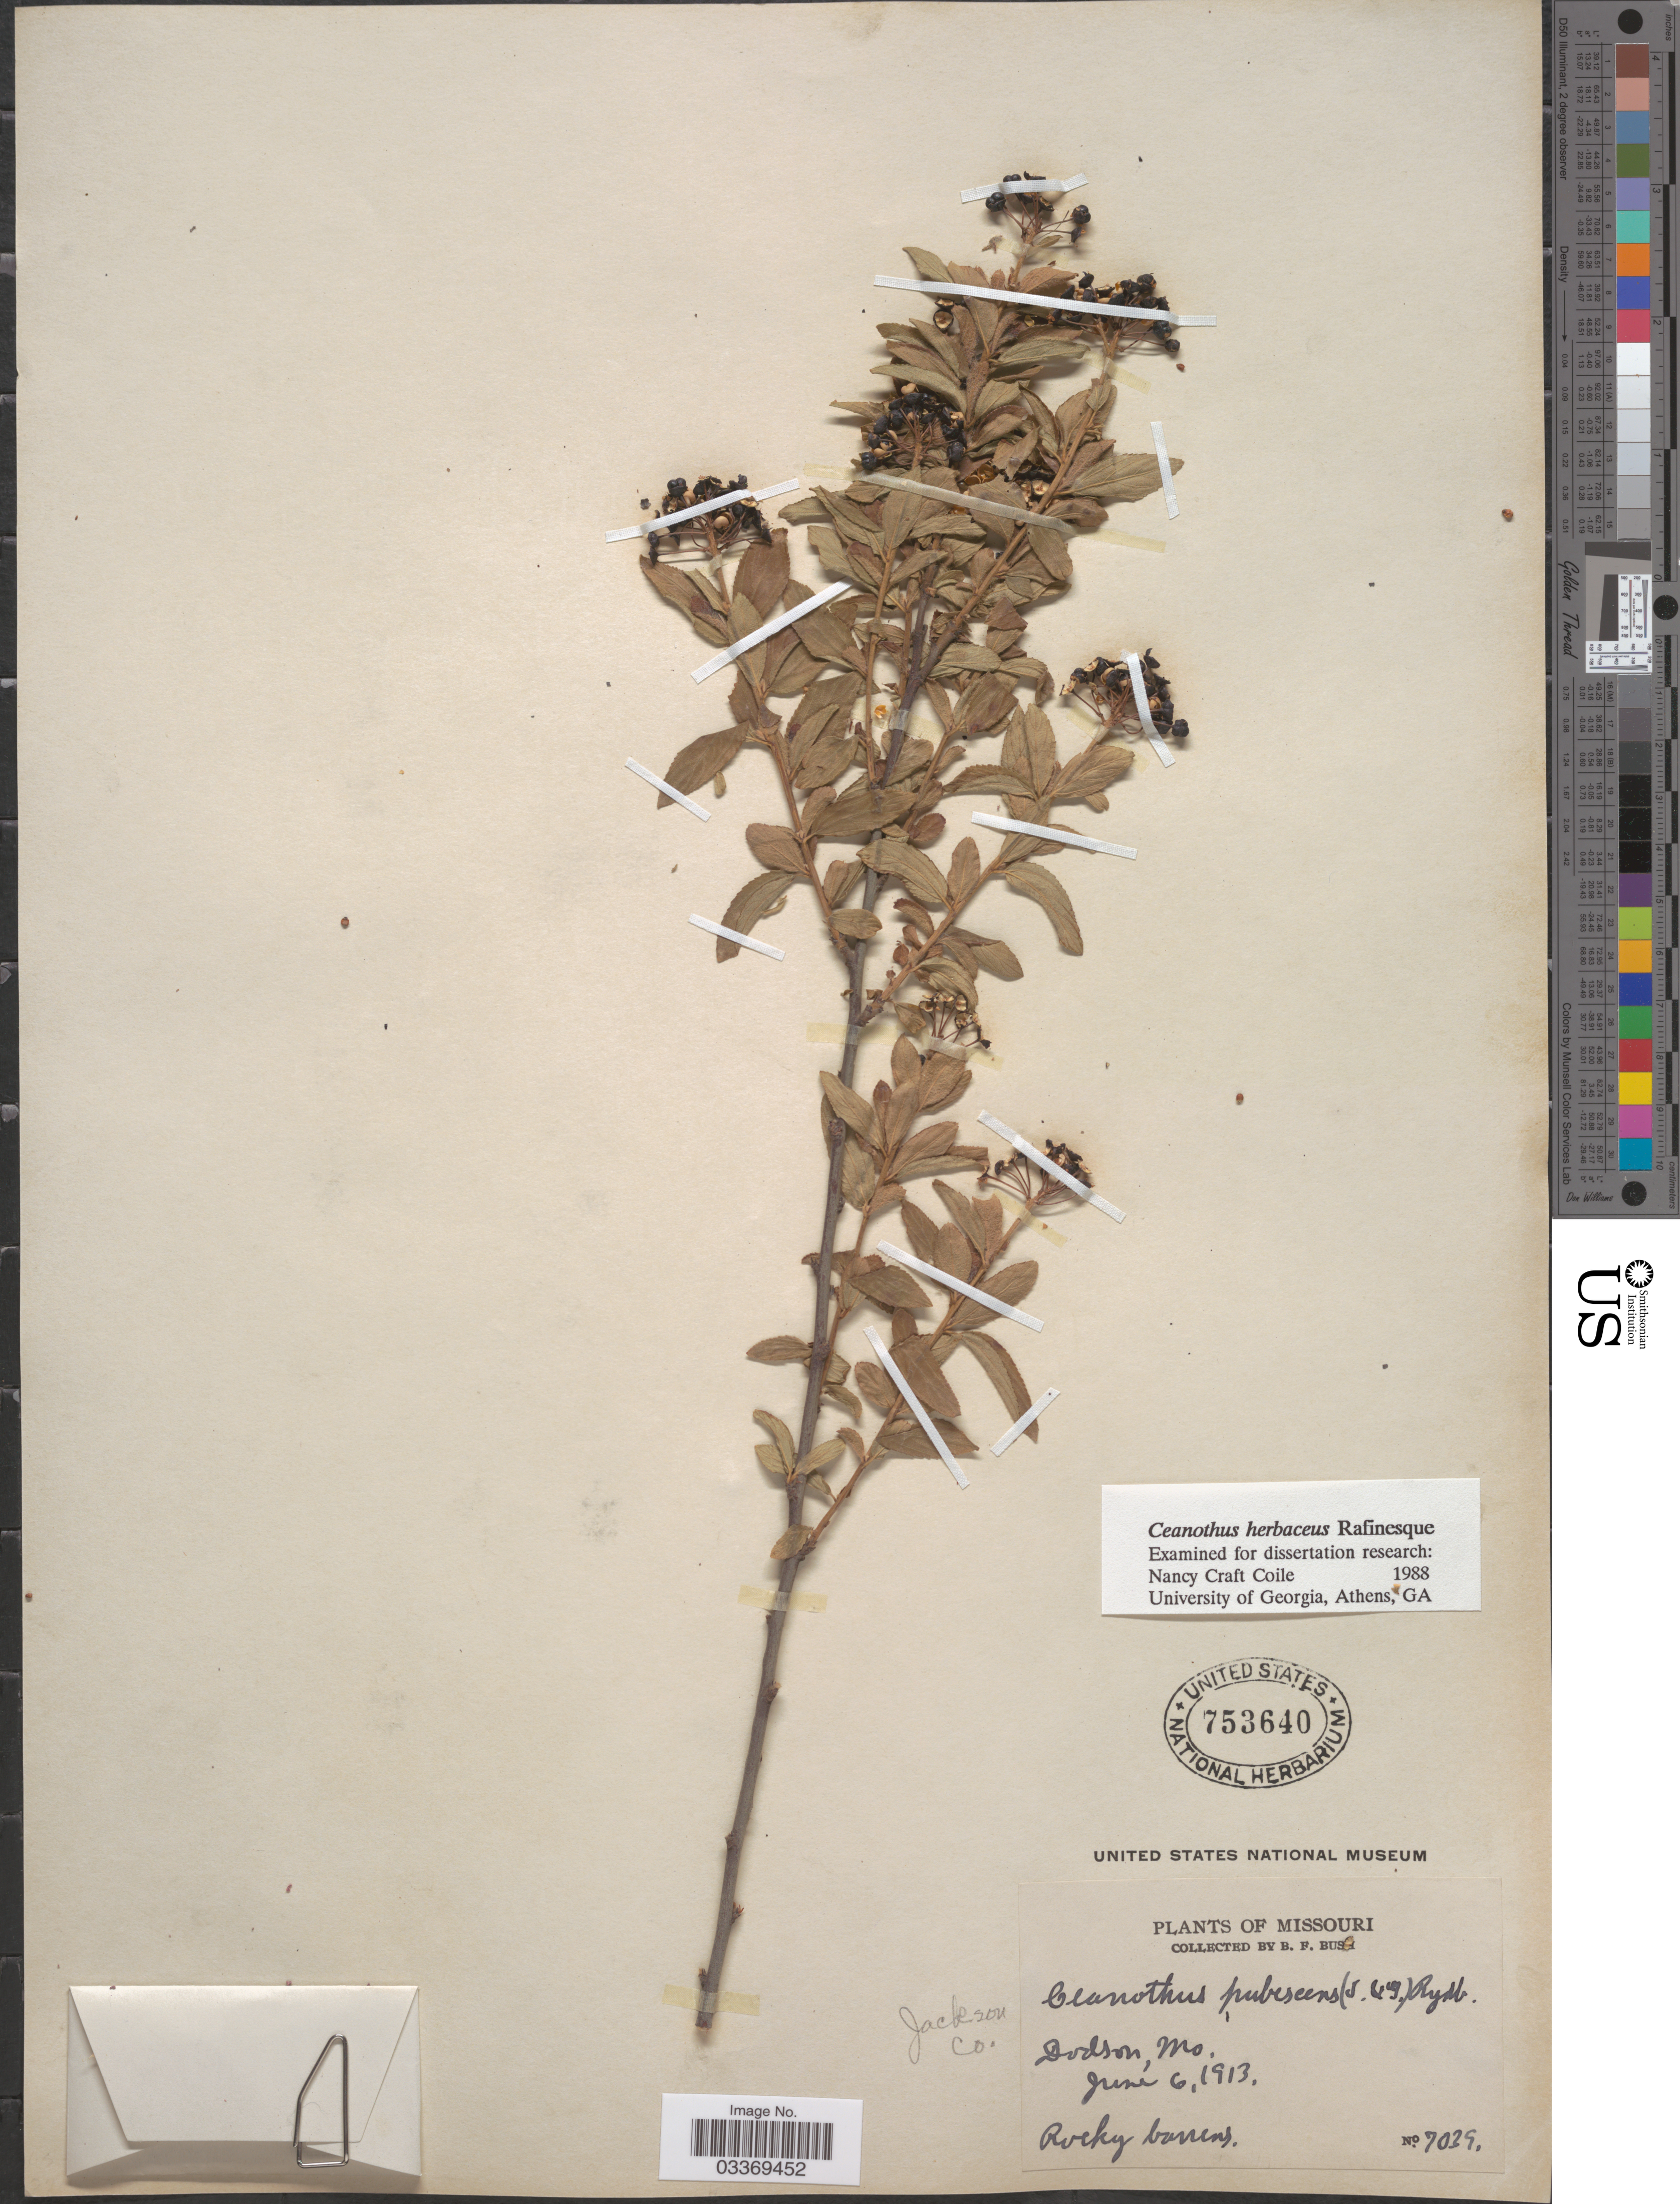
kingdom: Plantae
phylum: Tracheophyta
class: Magnoliopsida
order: Rosales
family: Rhamnaceae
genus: Ceanothus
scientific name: Ceanothus ovatus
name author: Desf.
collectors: B. F. Bush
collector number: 7039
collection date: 1913-06-06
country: United States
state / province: Missouri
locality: Jackson Co., Dodson.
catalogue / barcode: US 753640